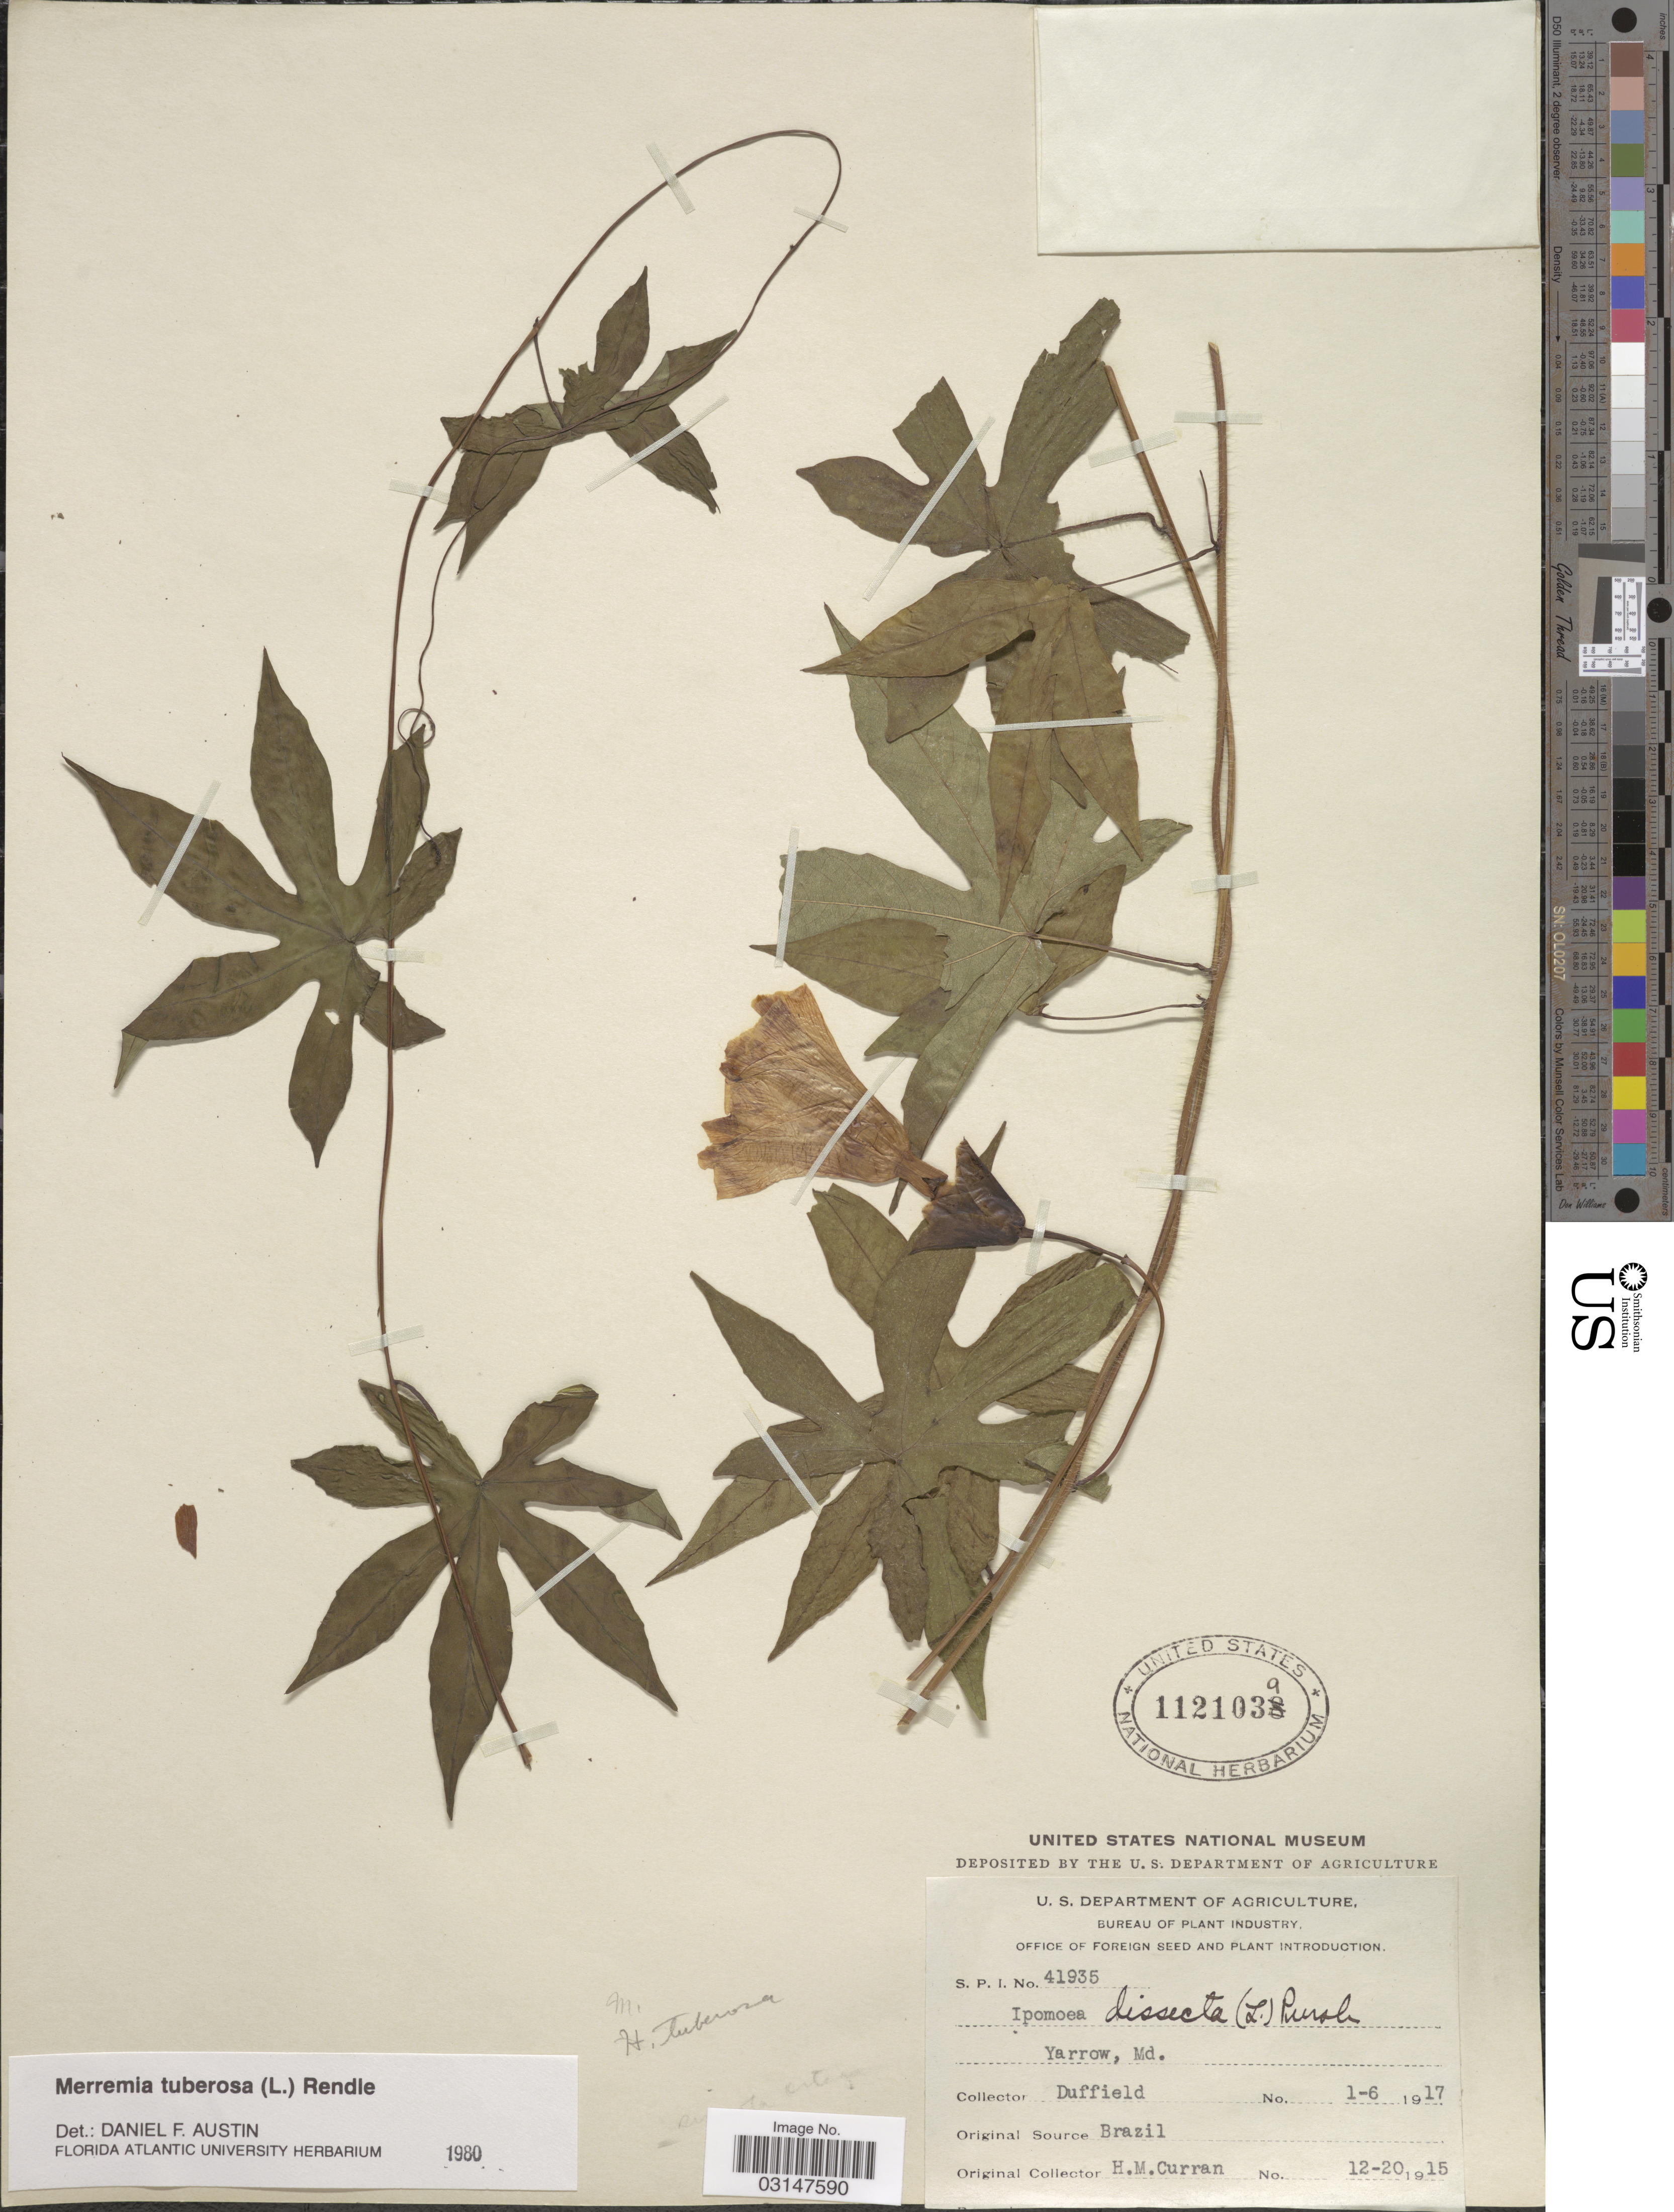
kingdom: Plantae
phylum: Tracheophyta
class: Magnoliopsida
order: Solanales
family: Convolvulaceae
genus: Distimake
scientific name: Distimake tuberosus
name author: (L.) A. R. Simões & Staples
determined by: Strong, Mark T., (BOT), Smithsonian Institution - National Museum of Natural History (UNITED STATES)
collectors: Duffield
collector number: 41935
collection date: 1917-06-01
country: United States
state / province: Maryland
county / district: Washington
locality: Yarrow.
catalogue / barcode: US 1121039